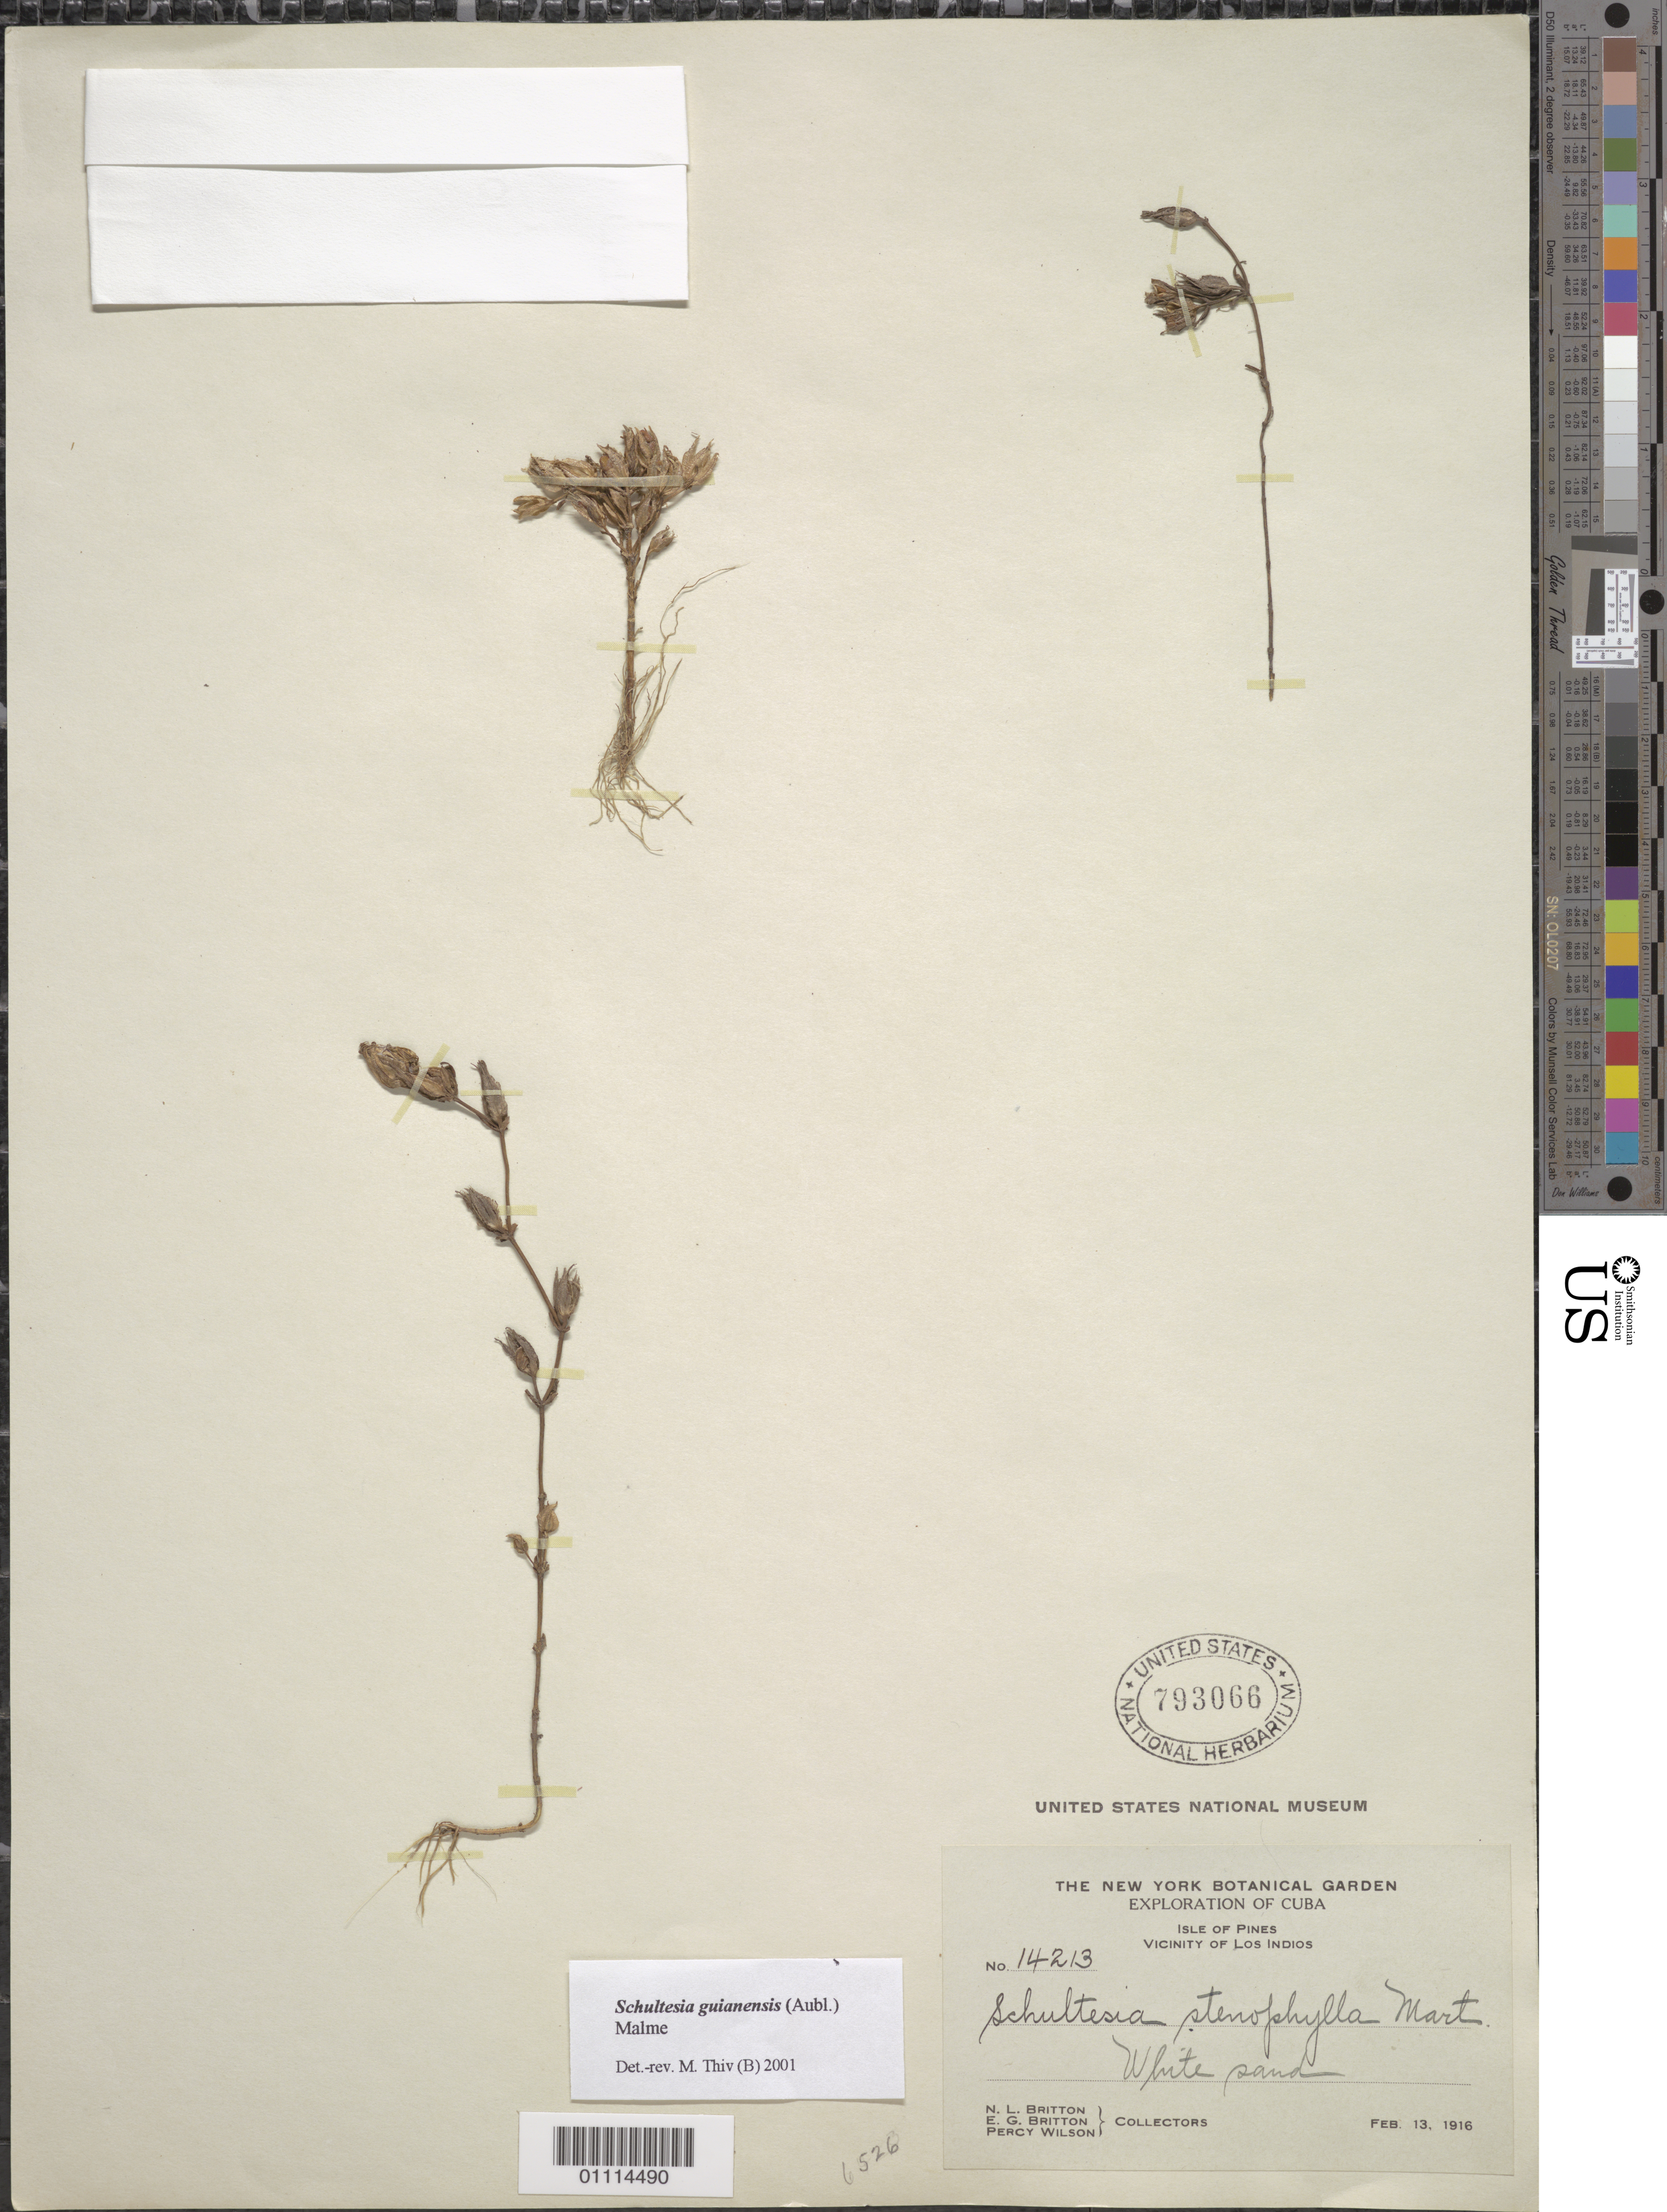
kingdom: Plantae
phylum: Tracheophyta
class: Magnoliopsida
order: Gentianales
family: Gentianaceae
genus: Schultesia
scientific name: Schultesia guianensis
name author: (Aubl.) Malme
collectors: N. Britton, E. G. Britton & P. Wilson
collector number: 14213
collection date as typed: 13 Feb 1916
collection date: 1916-02-13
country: Cuba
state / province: Isla de La Juventud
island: Isla de la Juventud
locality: Vicinity of Los Indios White sand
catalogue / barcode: US 793066